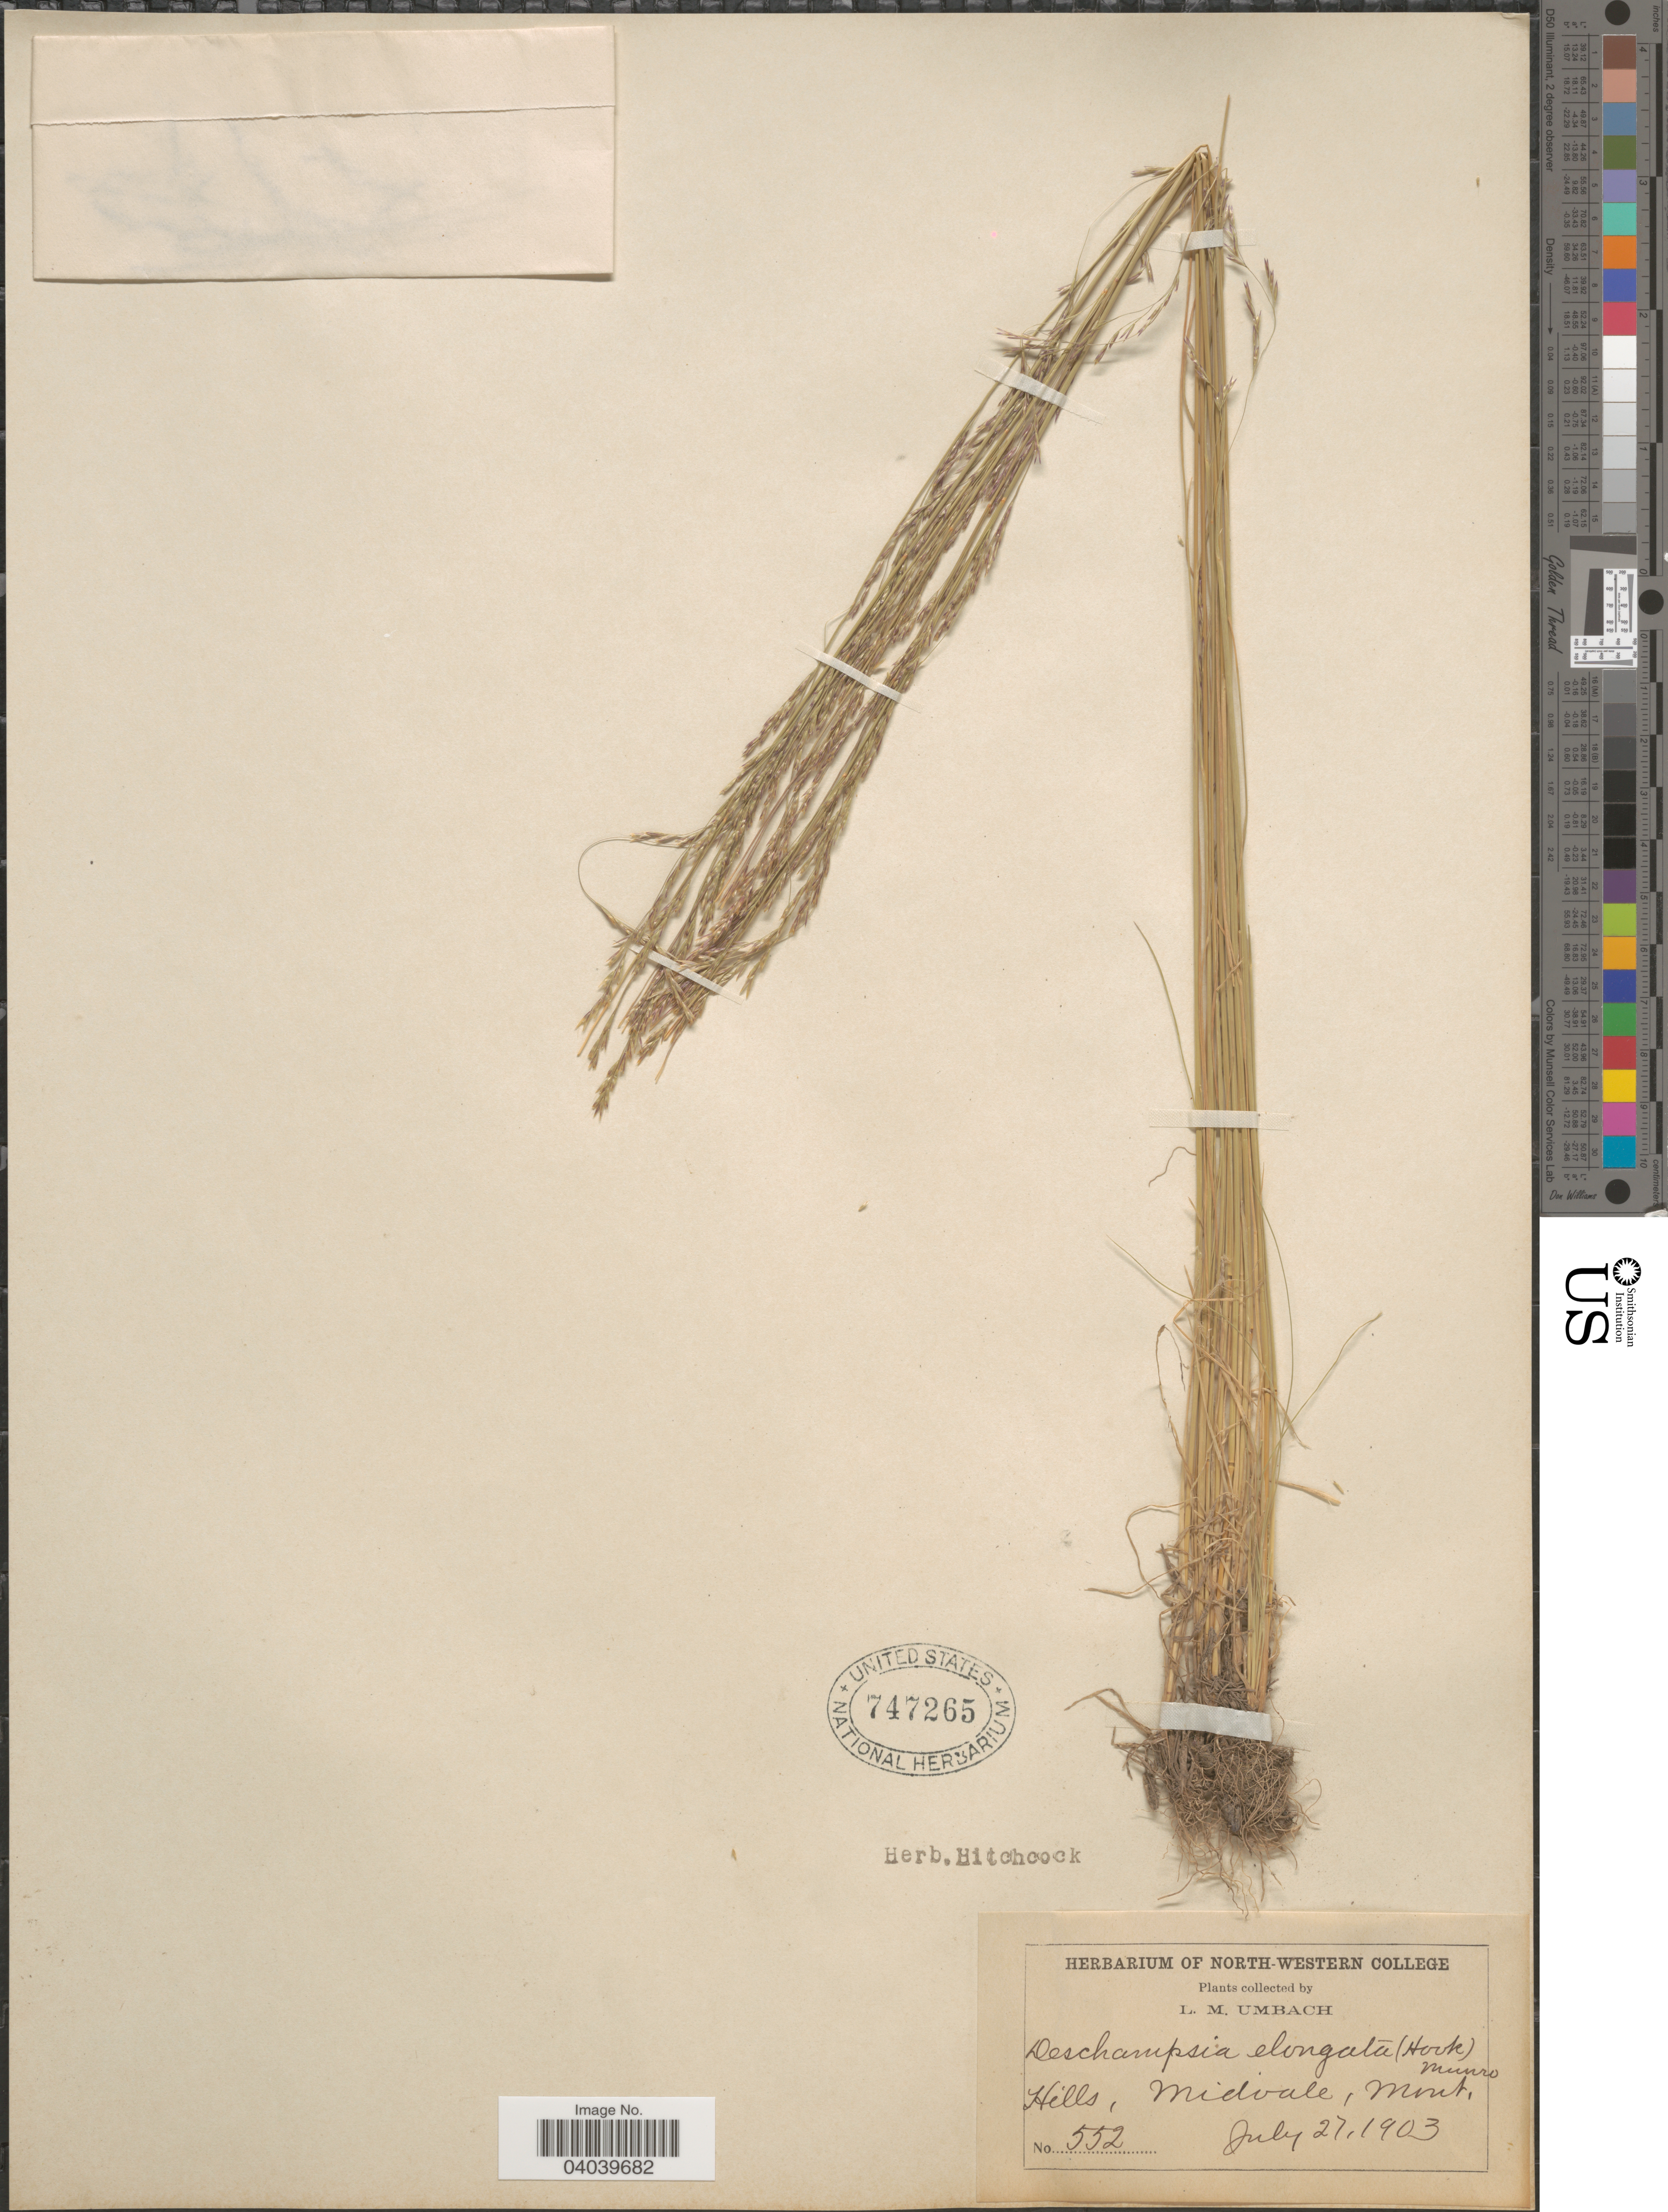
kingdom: Plantae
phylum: Tracheophyta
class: Liliopsida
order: Poales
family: Poaceae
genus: Deschampsia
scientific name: Deschampsia elongata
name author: (Hook.) Munro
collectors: L. M. Umbach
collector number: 552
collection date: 1903-07-27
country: United States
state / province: Montana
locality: Hills, Midvale.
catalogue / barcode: US 747265